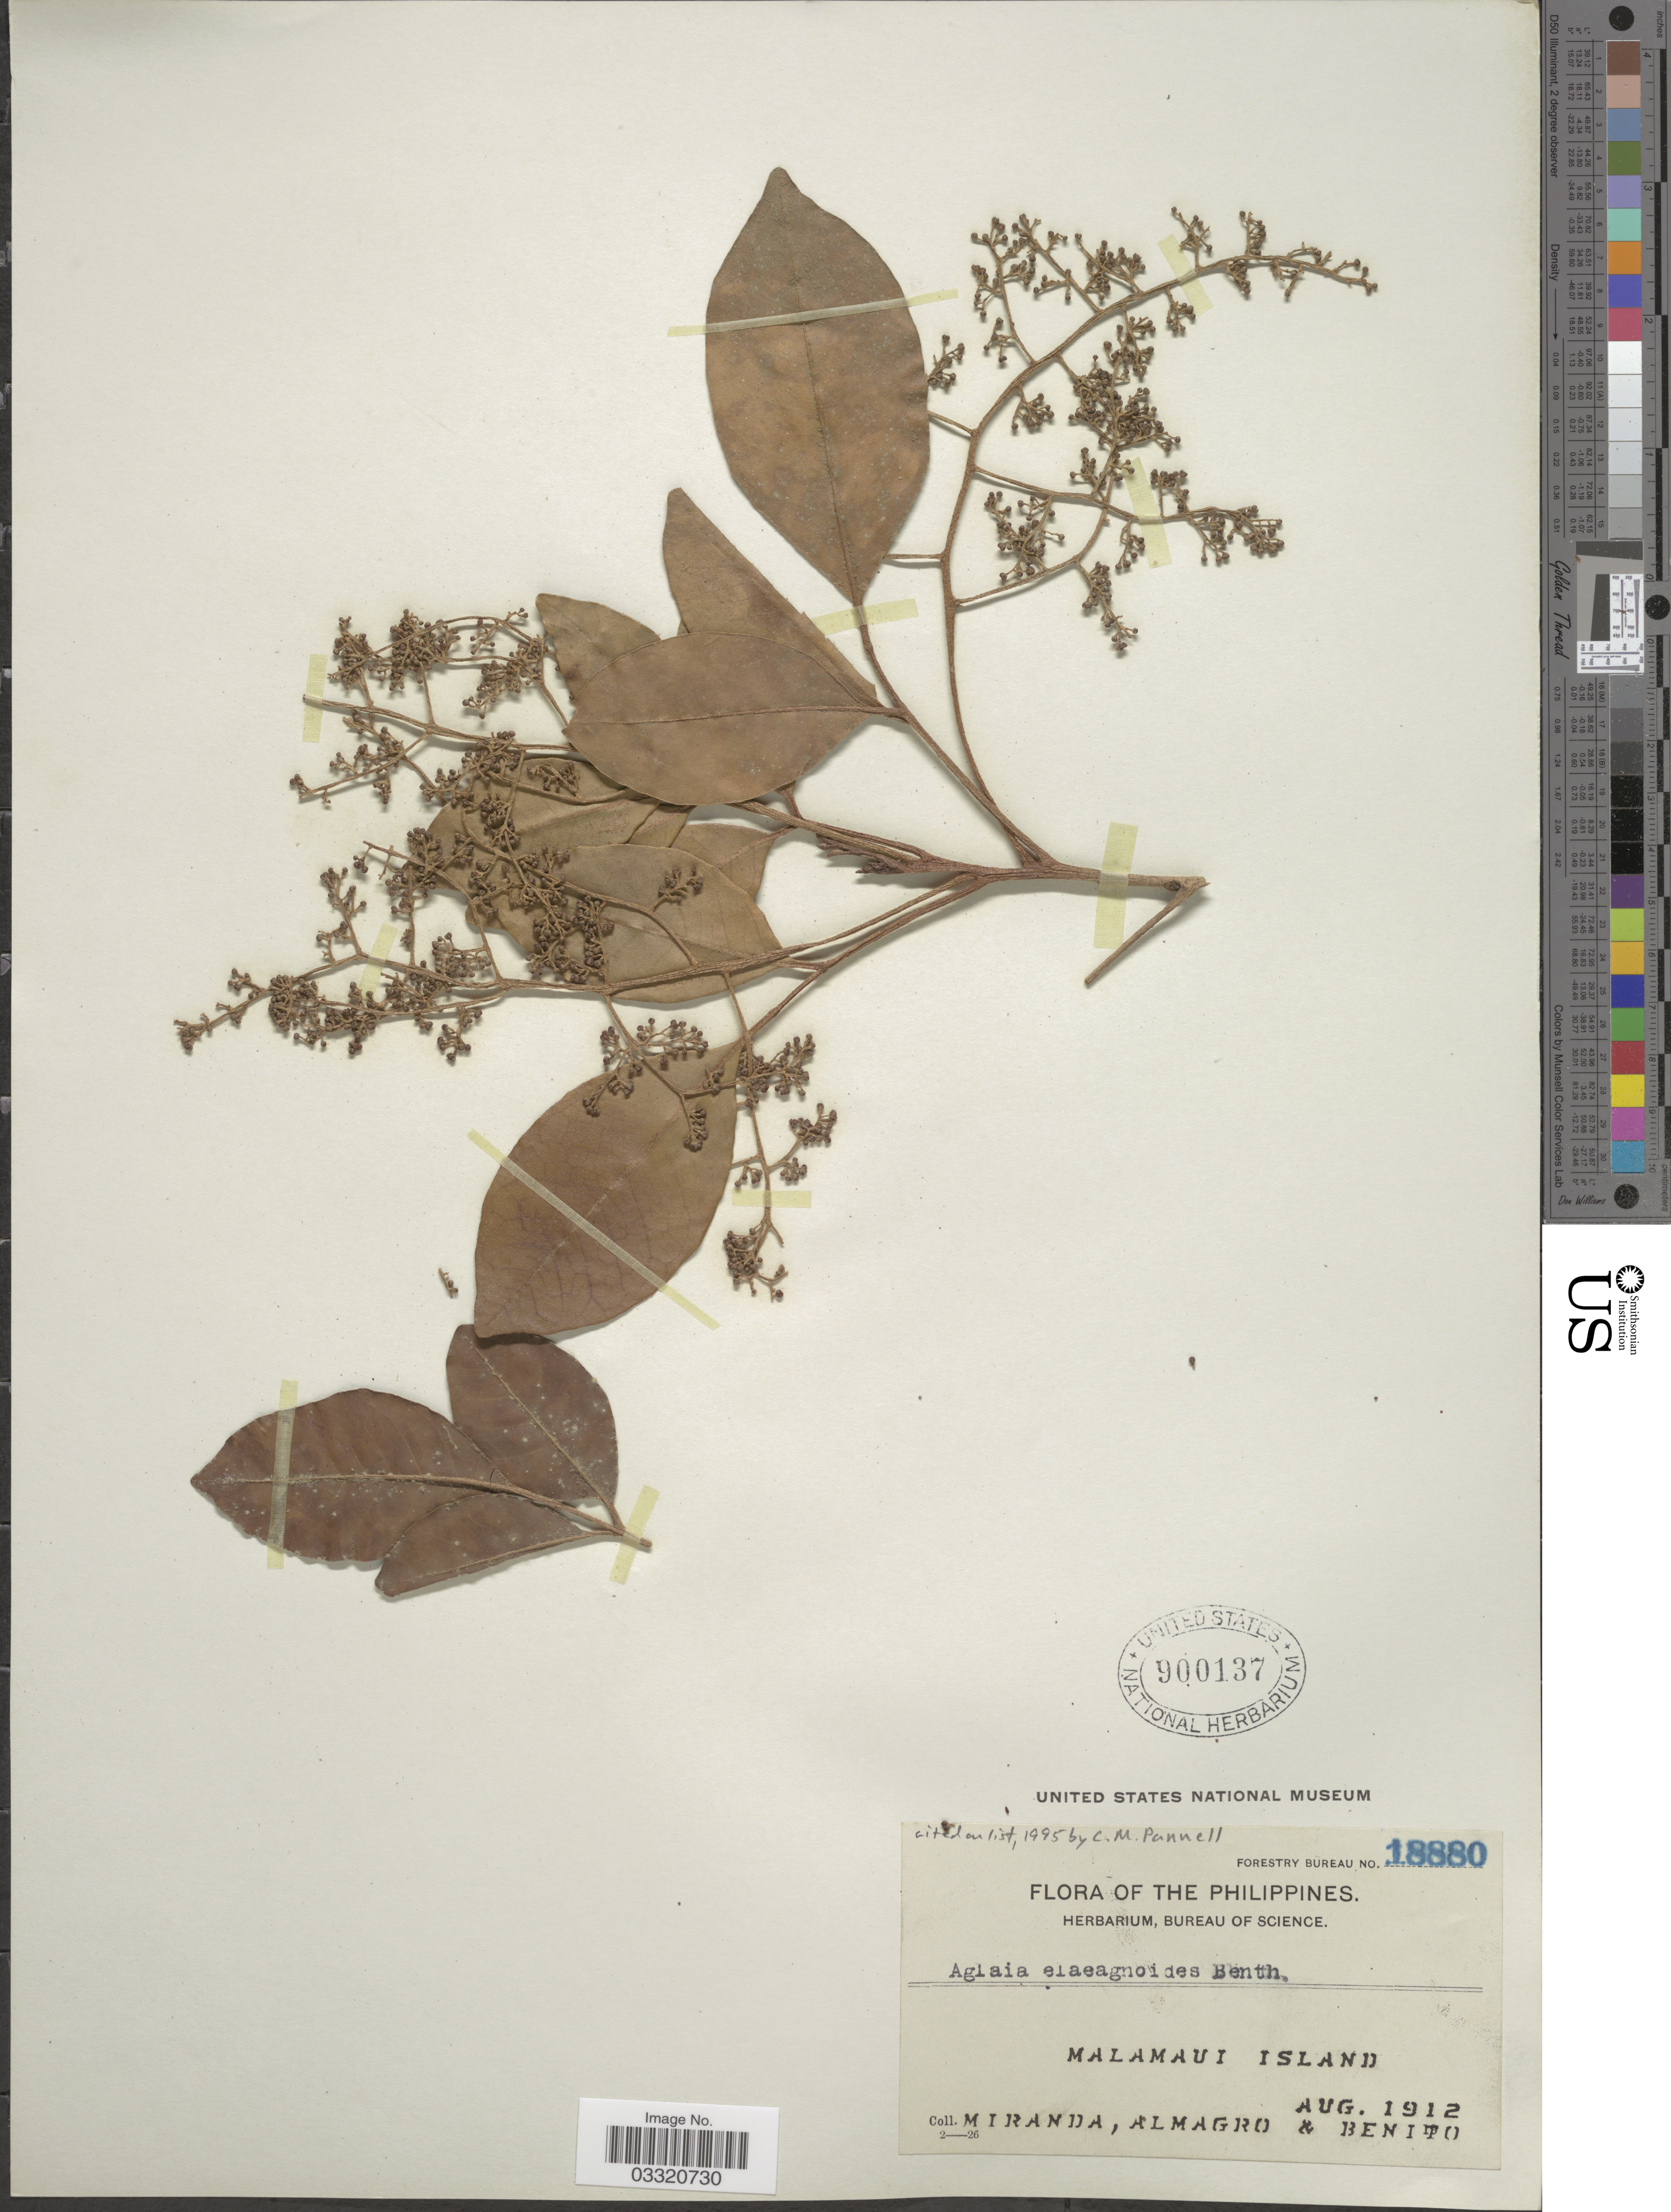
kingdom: Plantae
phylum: Tracheophyta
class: Magnoliopsida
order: Sapindales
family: Meliaceae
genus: Aglaia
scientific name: Aglaia elaeagnoidea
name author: (A. Juss.) Benth.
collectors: Miranda, -. Almagro & Benito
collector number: Forestry Bureau 18880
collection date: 1912-08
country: Philippines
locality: Malamaui Island.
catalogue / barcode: US 900137